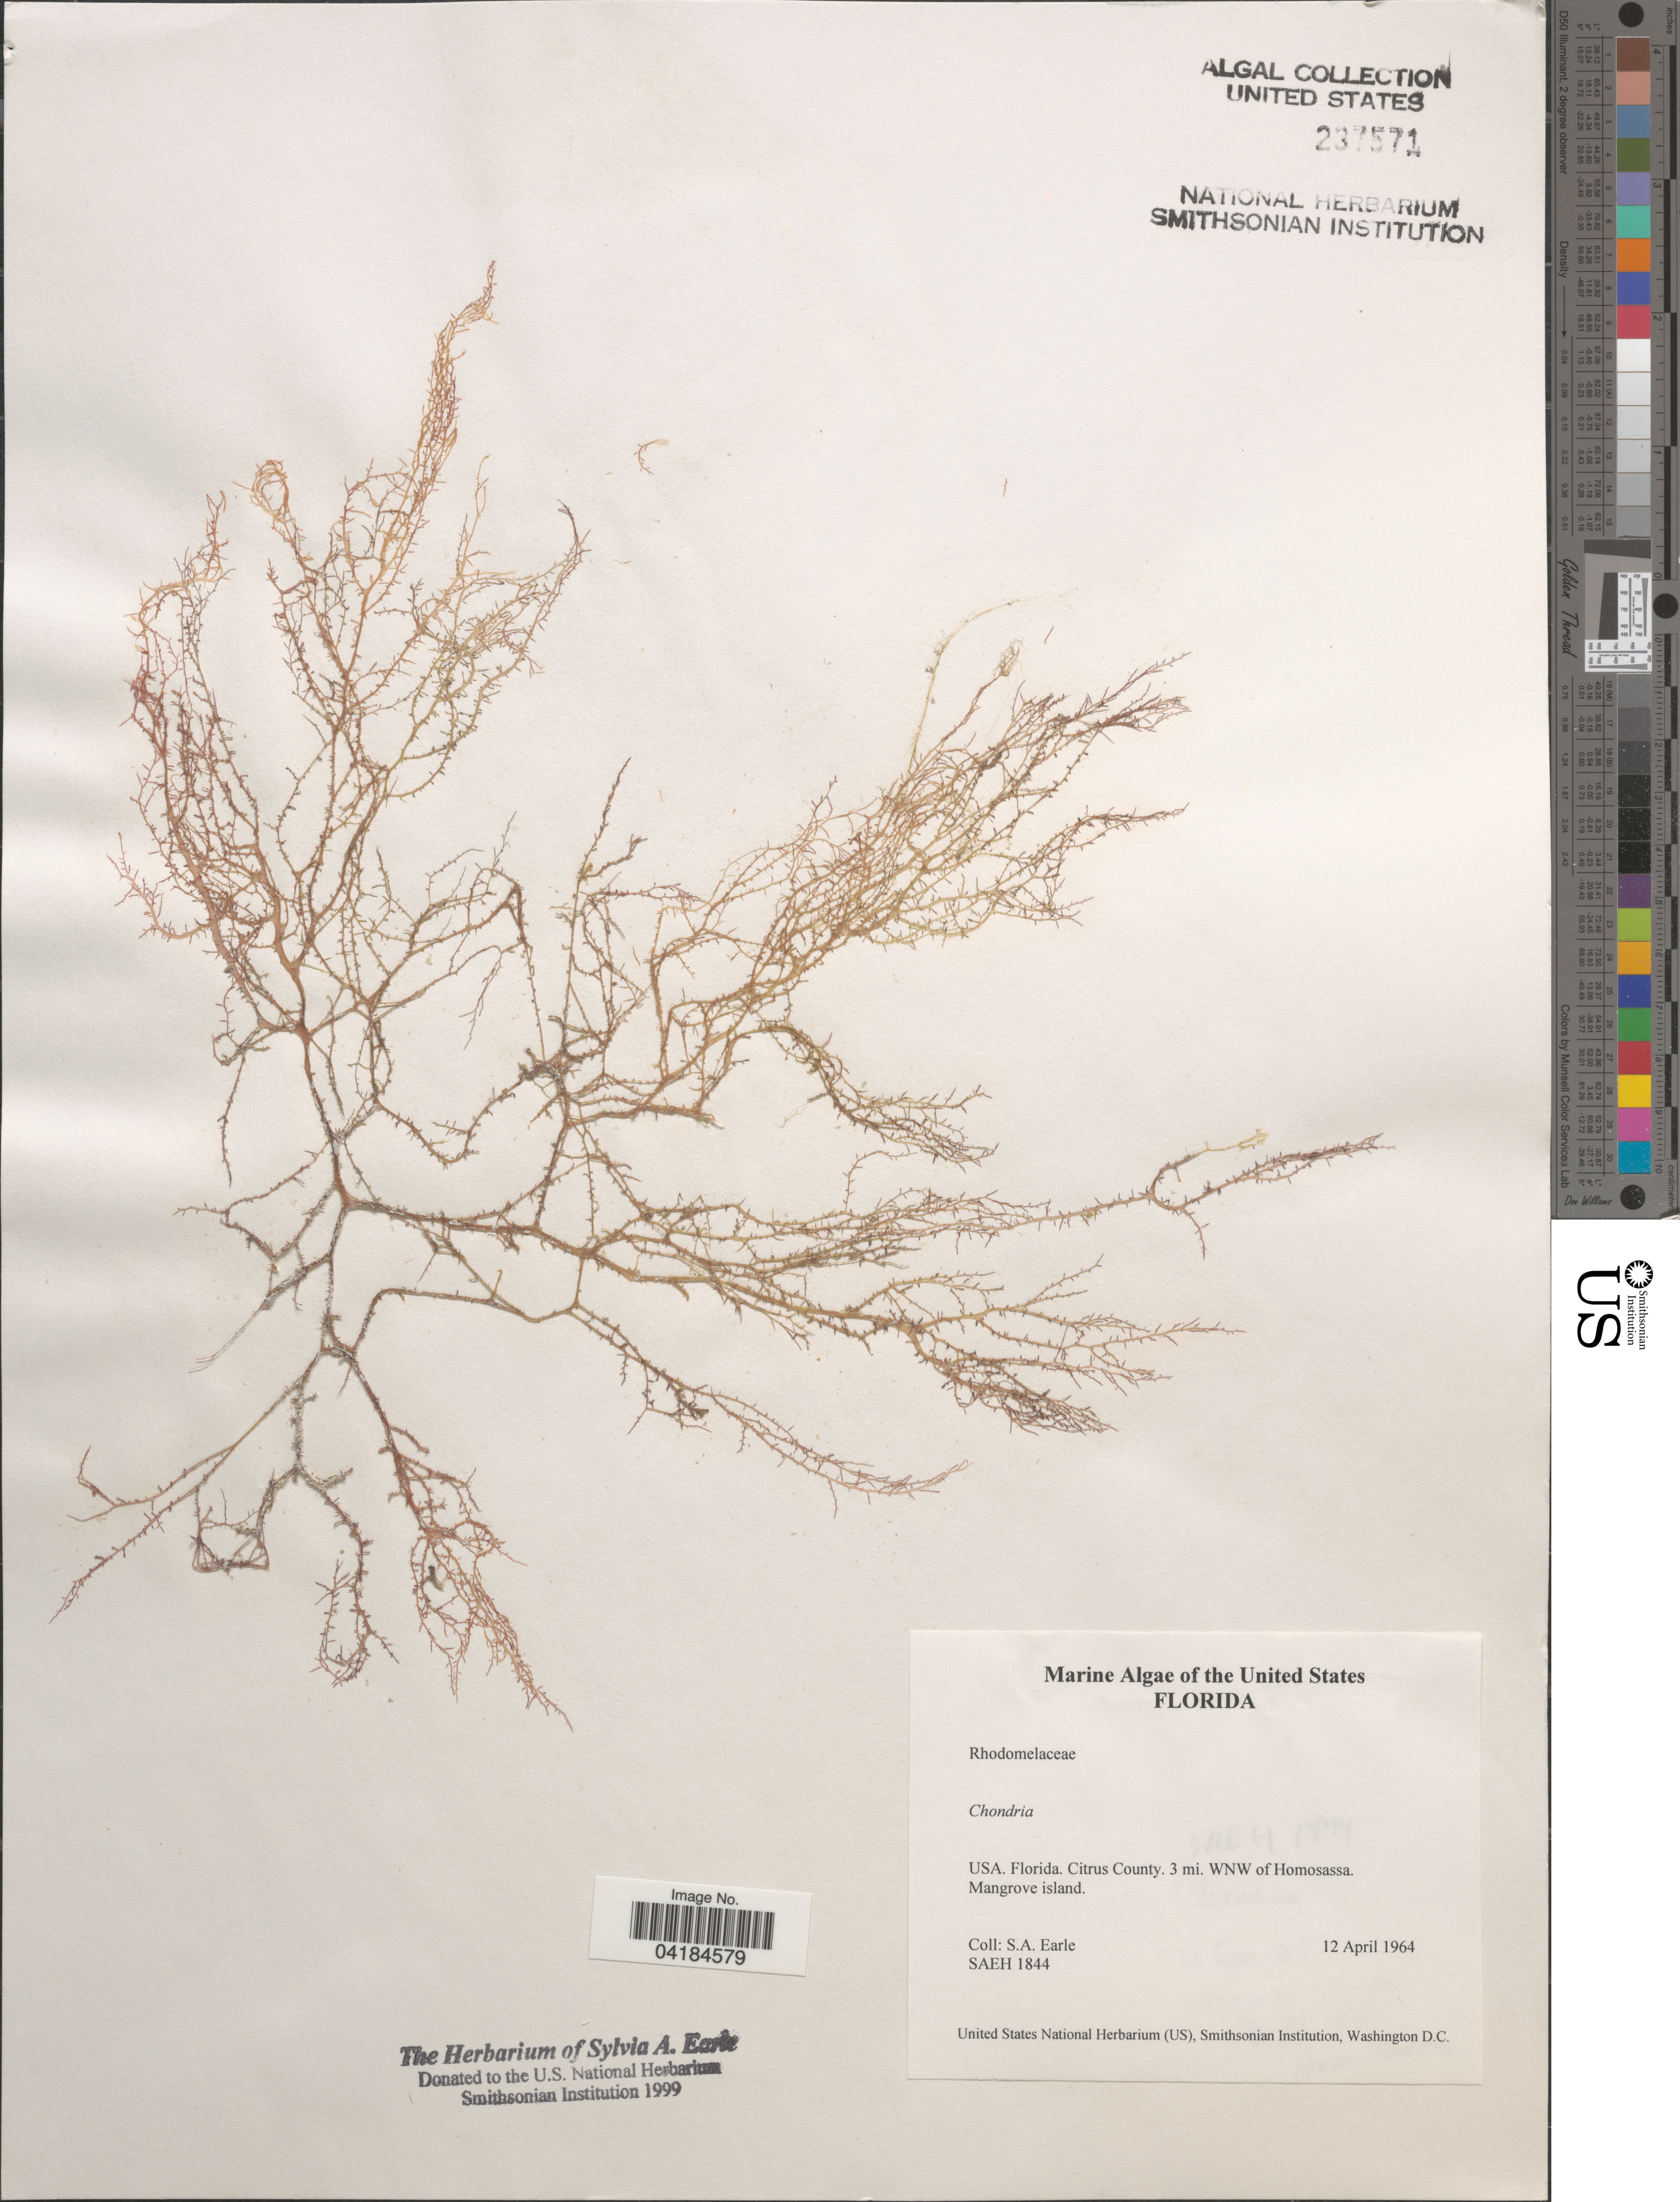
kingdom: Plantae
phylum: Rhodophyta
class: Florideophyceae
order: Ceramiales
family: Rhodomelaceae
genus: Chondria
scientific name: Chondria sp.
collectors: S. A. Earle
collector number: SAEH1844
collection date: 1964-04-12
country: United States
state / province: Florida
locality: Citrus County. 3 mi. WNW of Homosassa. Mangrove island.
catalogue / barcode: US 237571